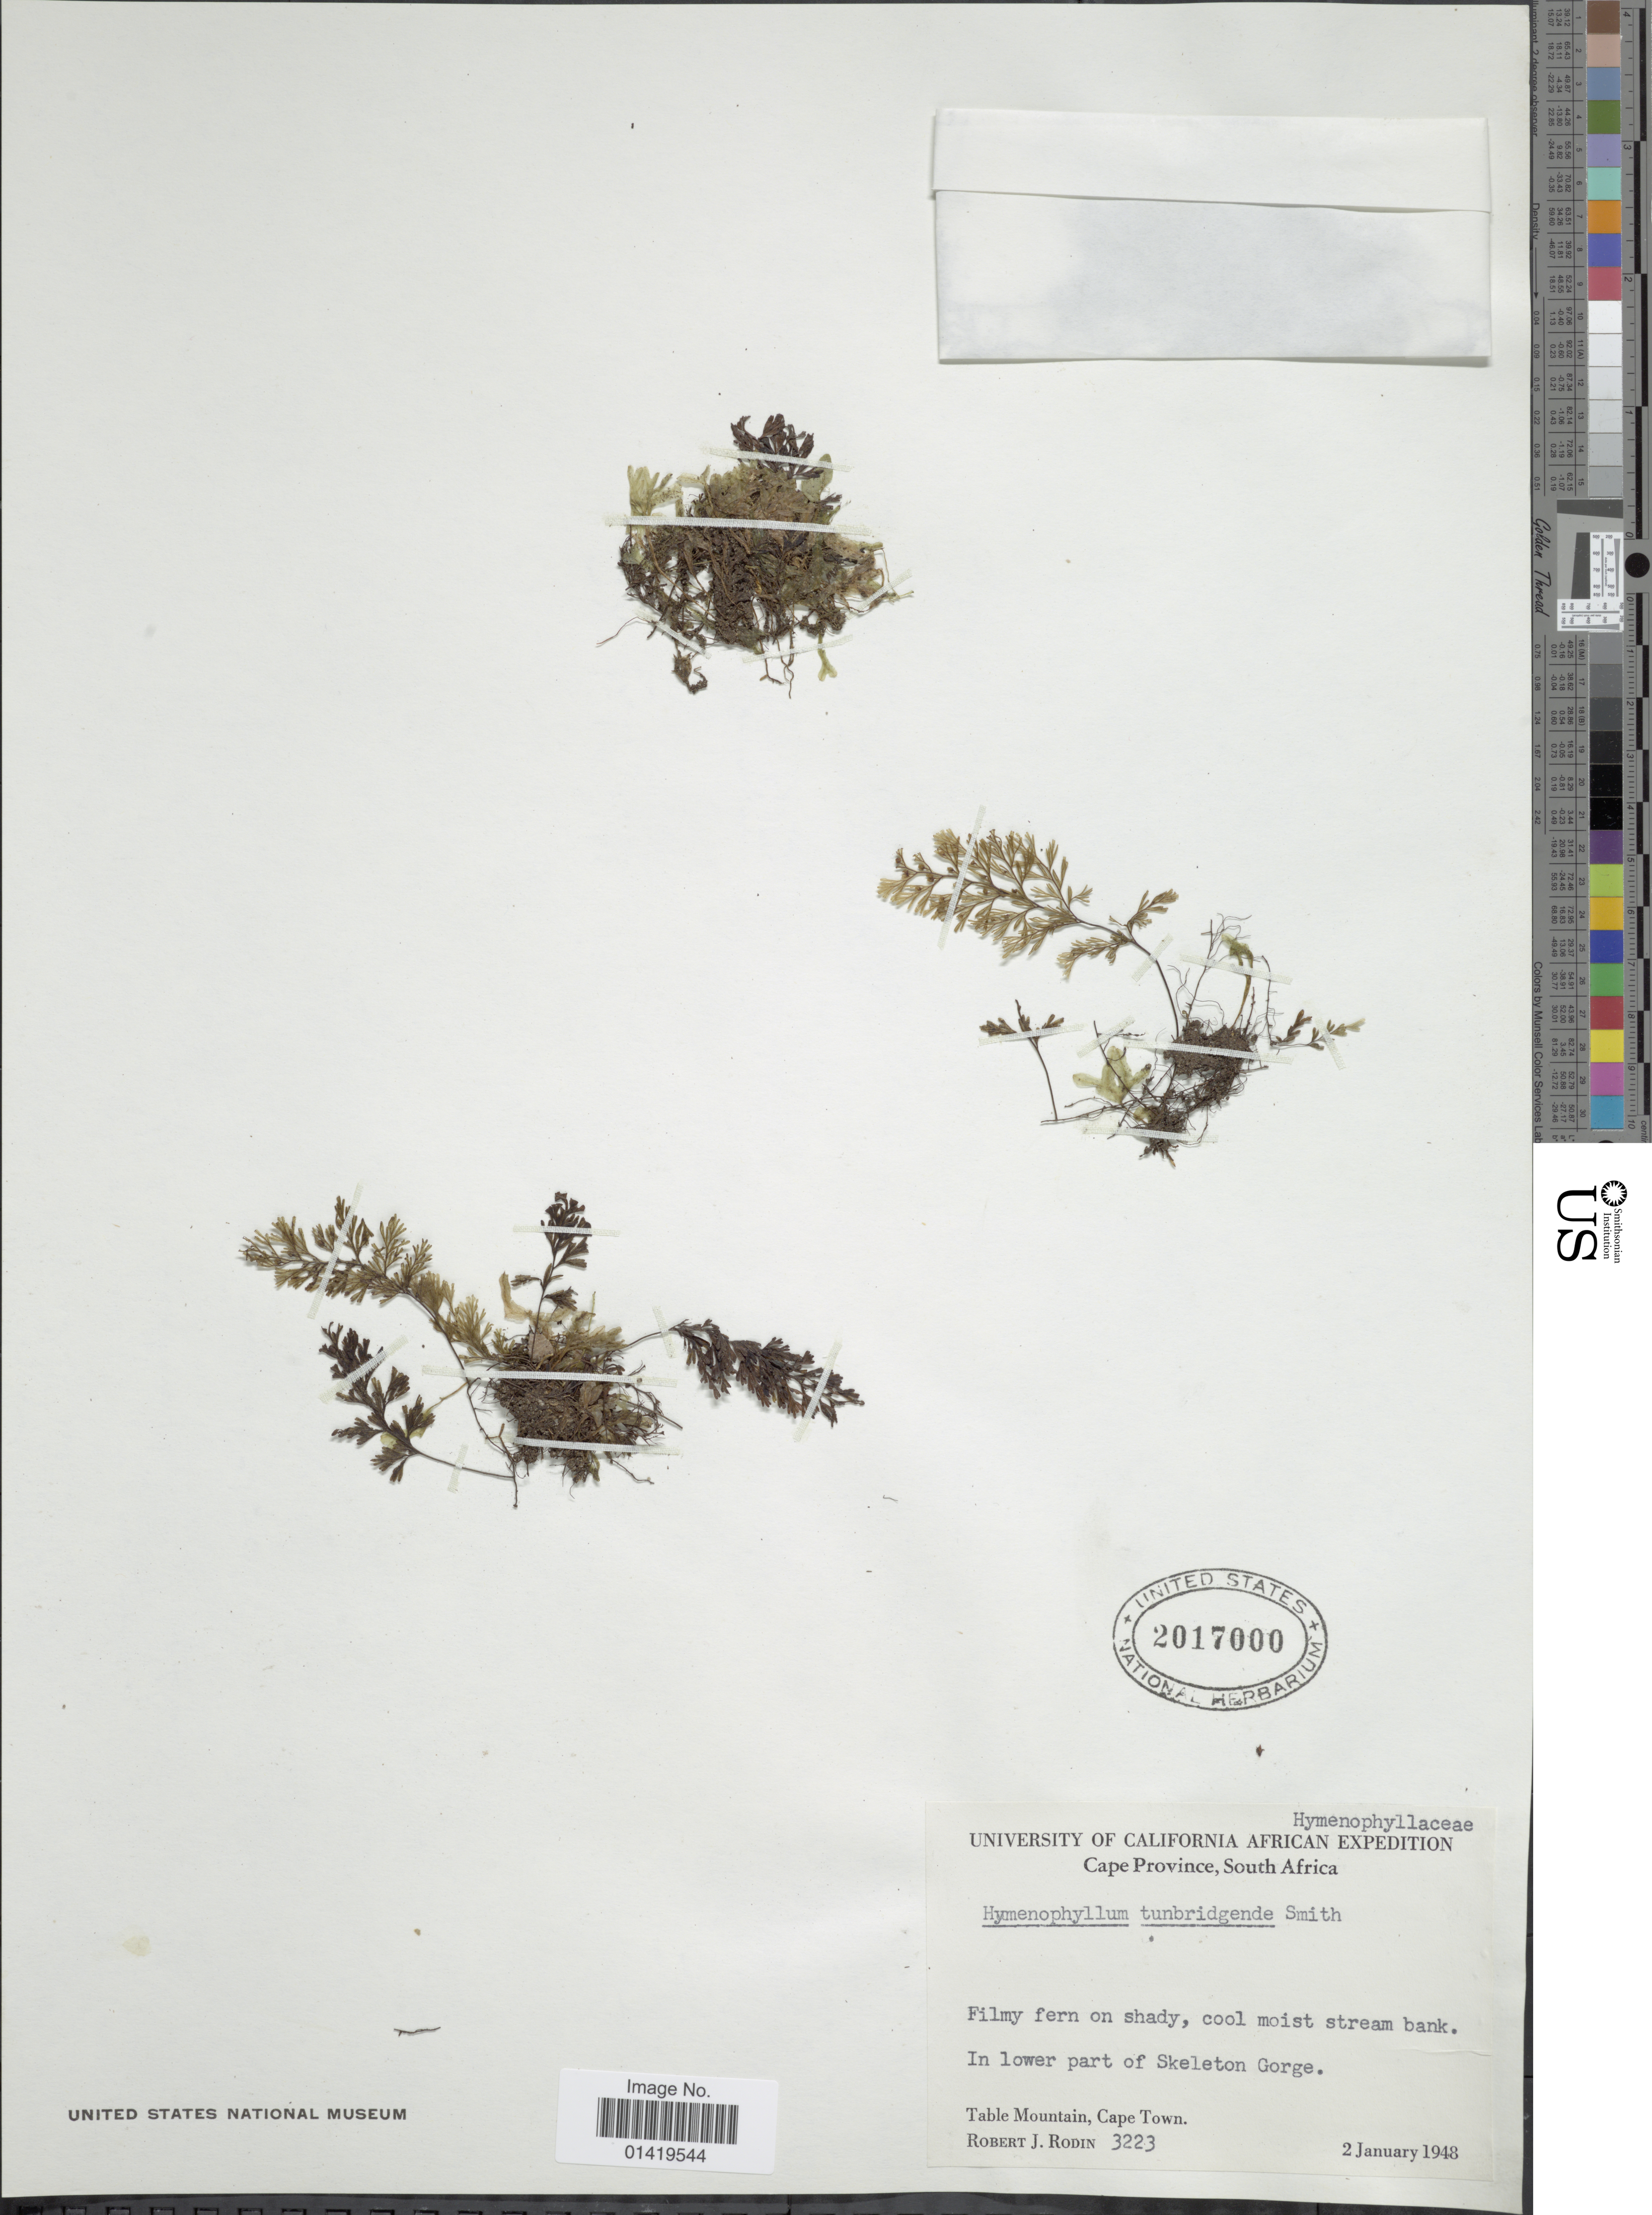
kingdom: Plantae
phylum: Tracheophyta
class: Polypodiopsida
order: Hymenophyllales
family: Hymenophyllaceae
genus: Hymenophyllum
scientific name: Hymenophyllum tunbrigense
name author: (L.) Small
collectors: R. J. Rodin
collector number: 3223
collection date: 1948-01-02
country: South Africa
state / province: Western Cape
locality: In lower part of Skeleton Gorge, Table Mountain, Cape Town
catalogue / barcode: US 2017000